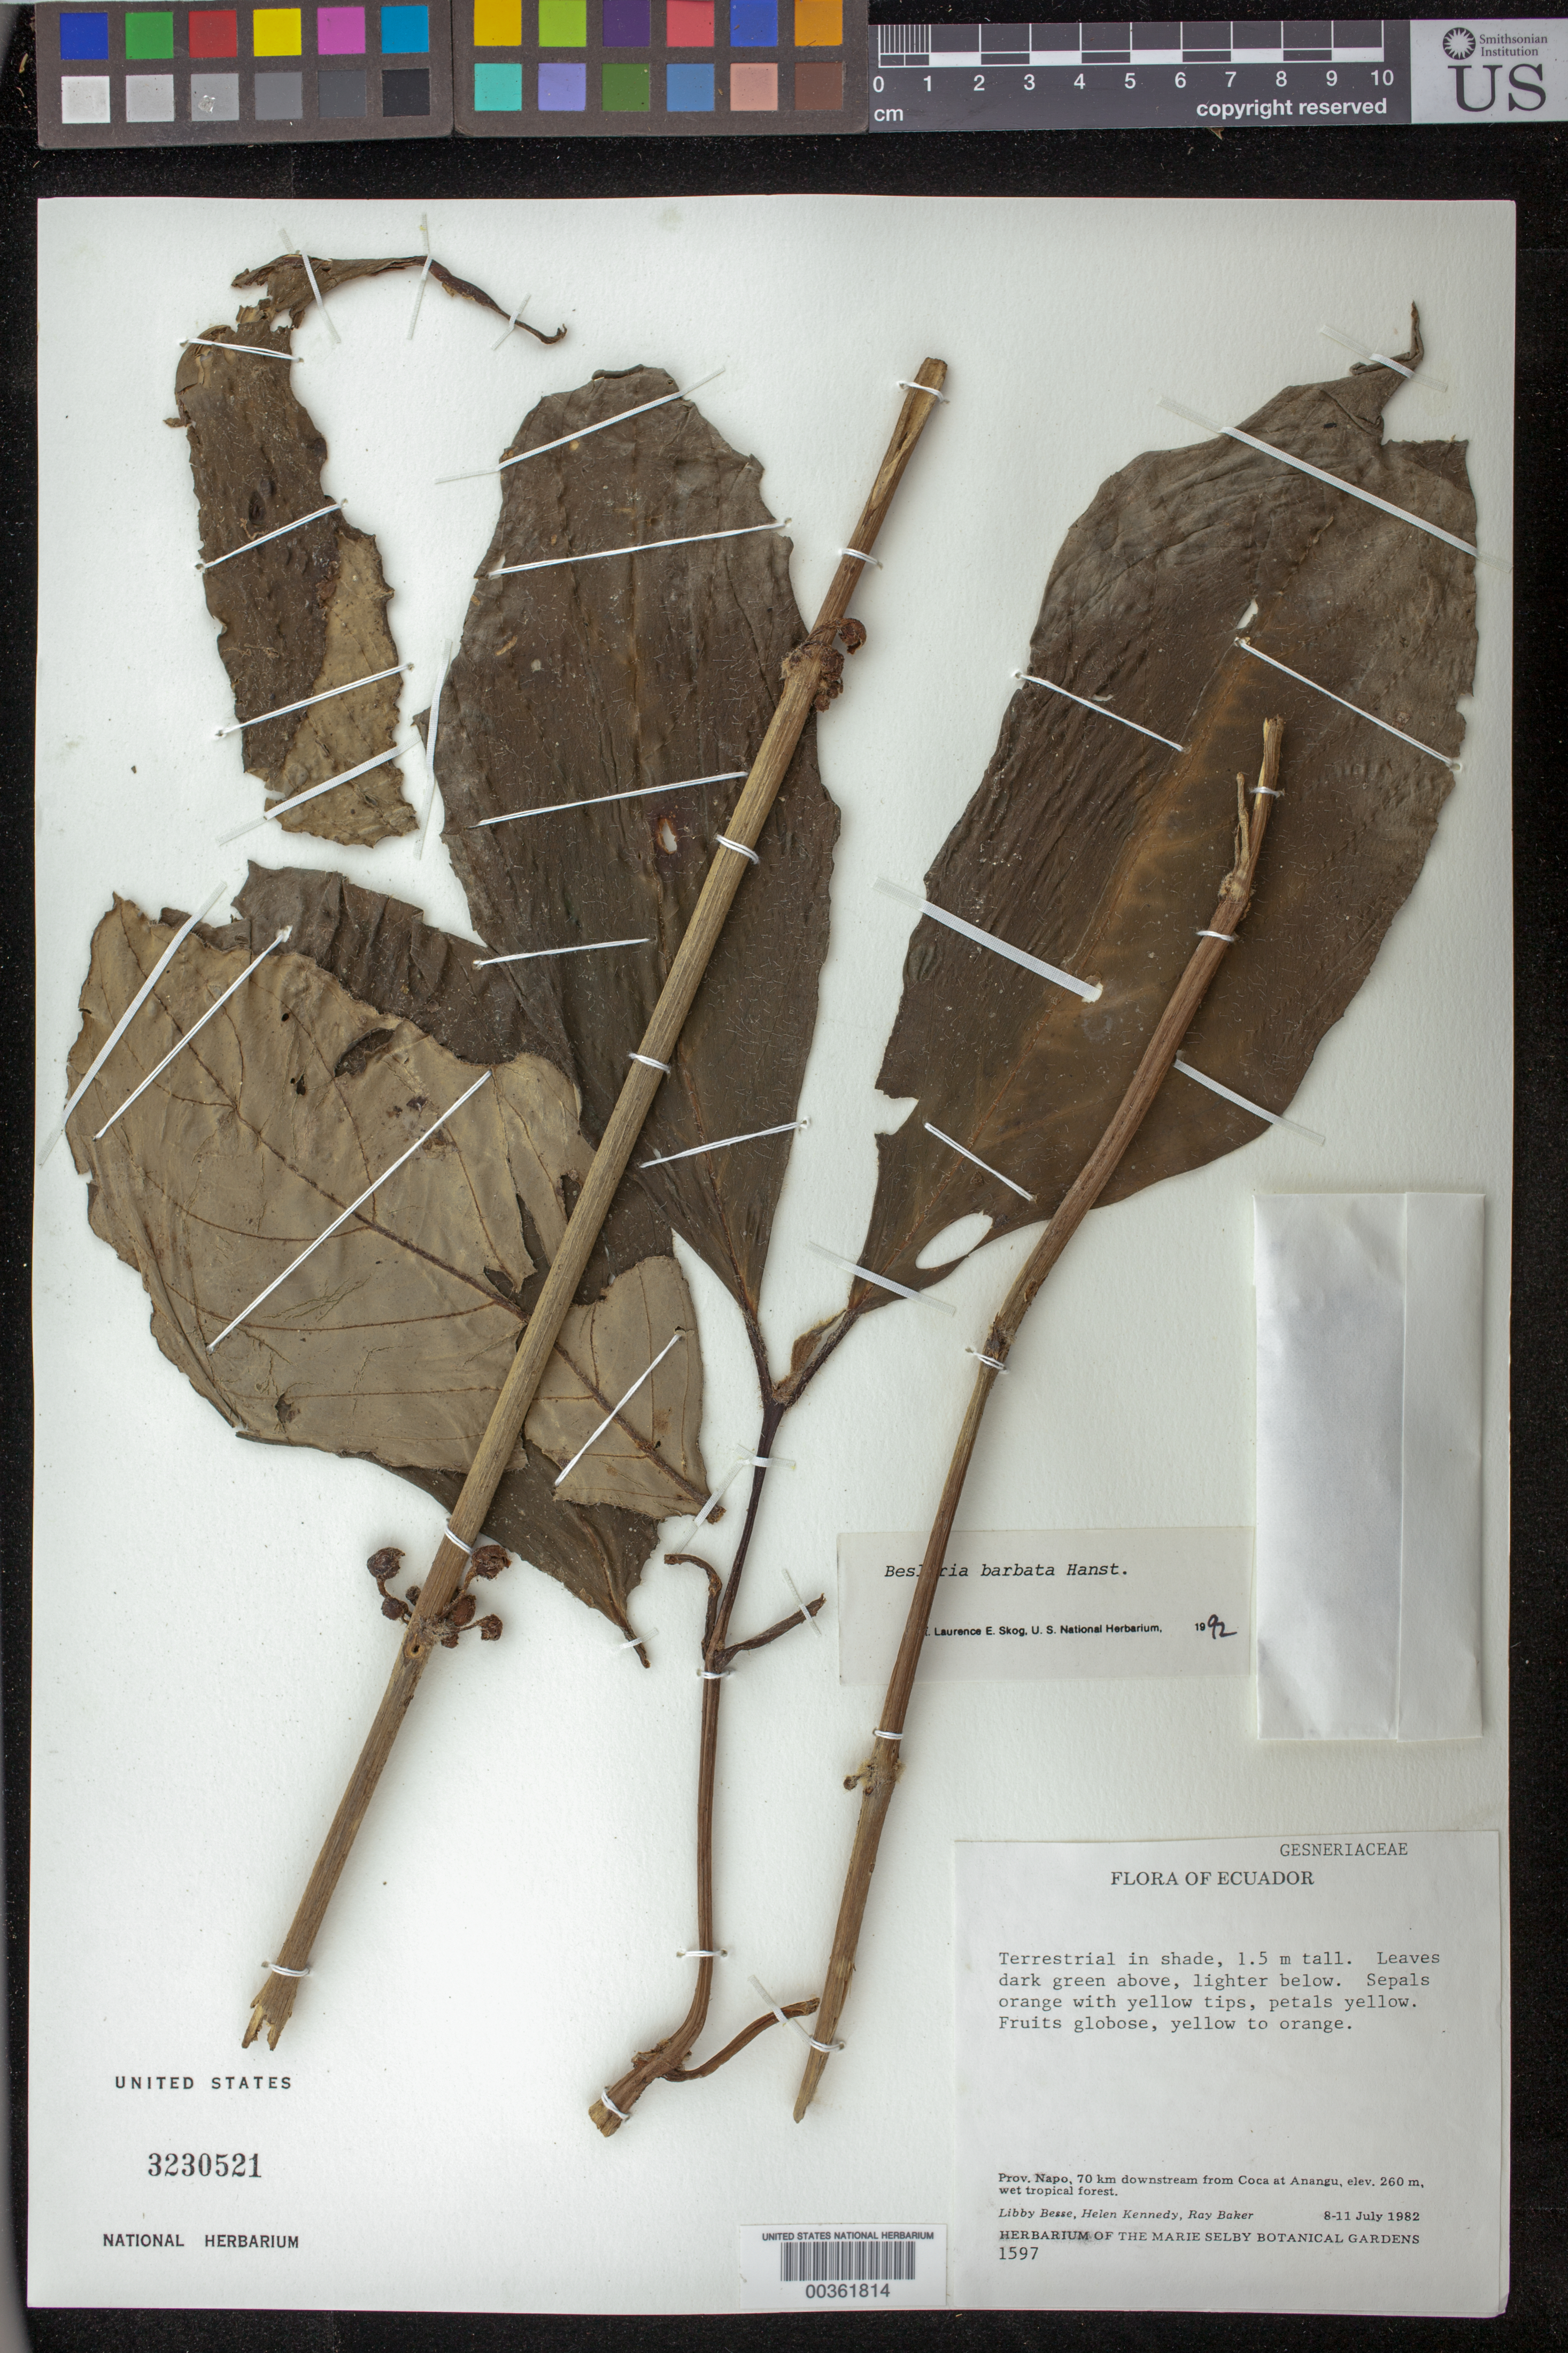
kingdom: Plantae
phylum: Tracheophyta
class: Magnoliopsida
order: Lamiales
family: Gesneriaceae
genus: Besleria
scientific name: Besleria barbata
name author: (Poepp.) Hanst.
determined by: Skog, Laurence E.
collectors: L. Besse, H. Kennedy & R. Baker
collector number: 1597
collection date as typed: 8-11 Jul 1982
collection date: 1982-07-08/1982-07-11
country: Ecuador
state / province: Napo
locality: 70 km downstream from Coca at Anangu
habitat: Wet tropical forest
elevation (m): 260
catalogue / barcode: US 3230521